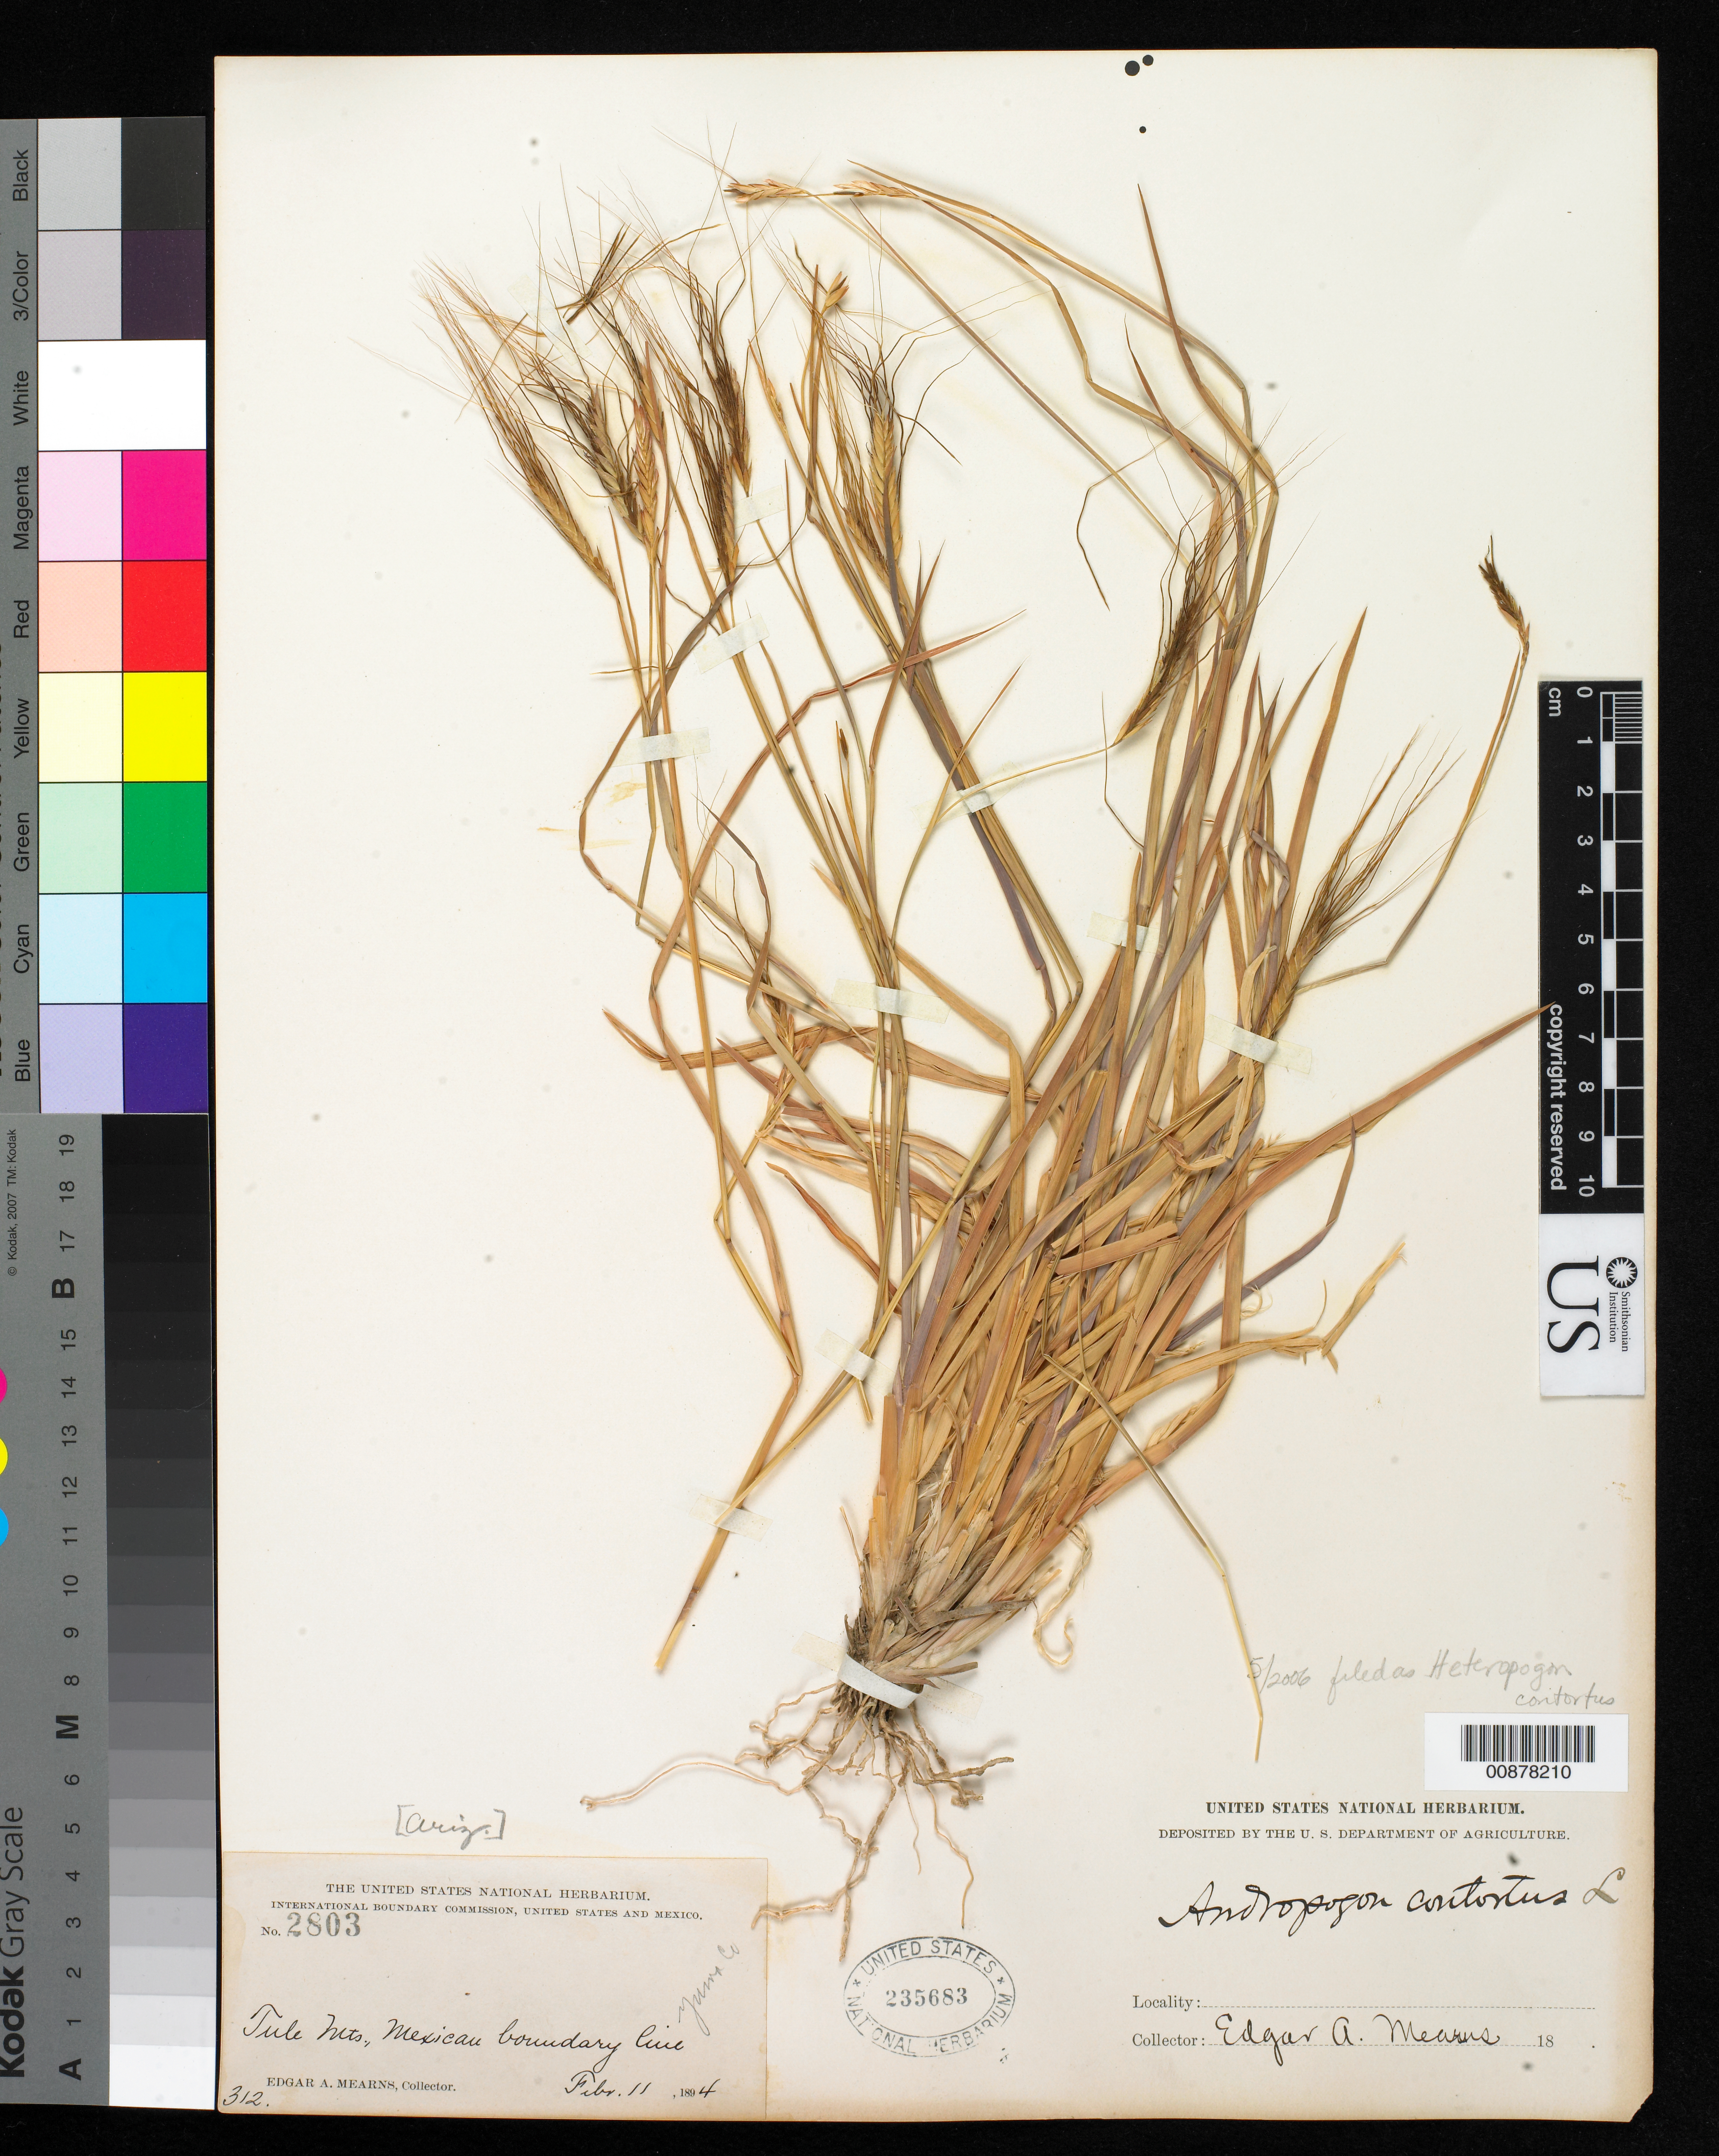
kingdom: Plantae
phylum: Tracheophyta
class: Liliopsida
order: Poales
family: Poaceae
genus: Heteropogon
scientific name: Heteropogon contortus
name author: (L.) P. Beauv. ex Roem. & Schult.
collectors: E. A. Mearns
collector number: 2803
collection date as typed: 11 Feb 1894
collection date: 1894-02-11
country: United States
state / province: Arizona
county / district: Yuma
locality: Tule Mts., Mexican Boundary Line.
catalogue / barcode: US 235683